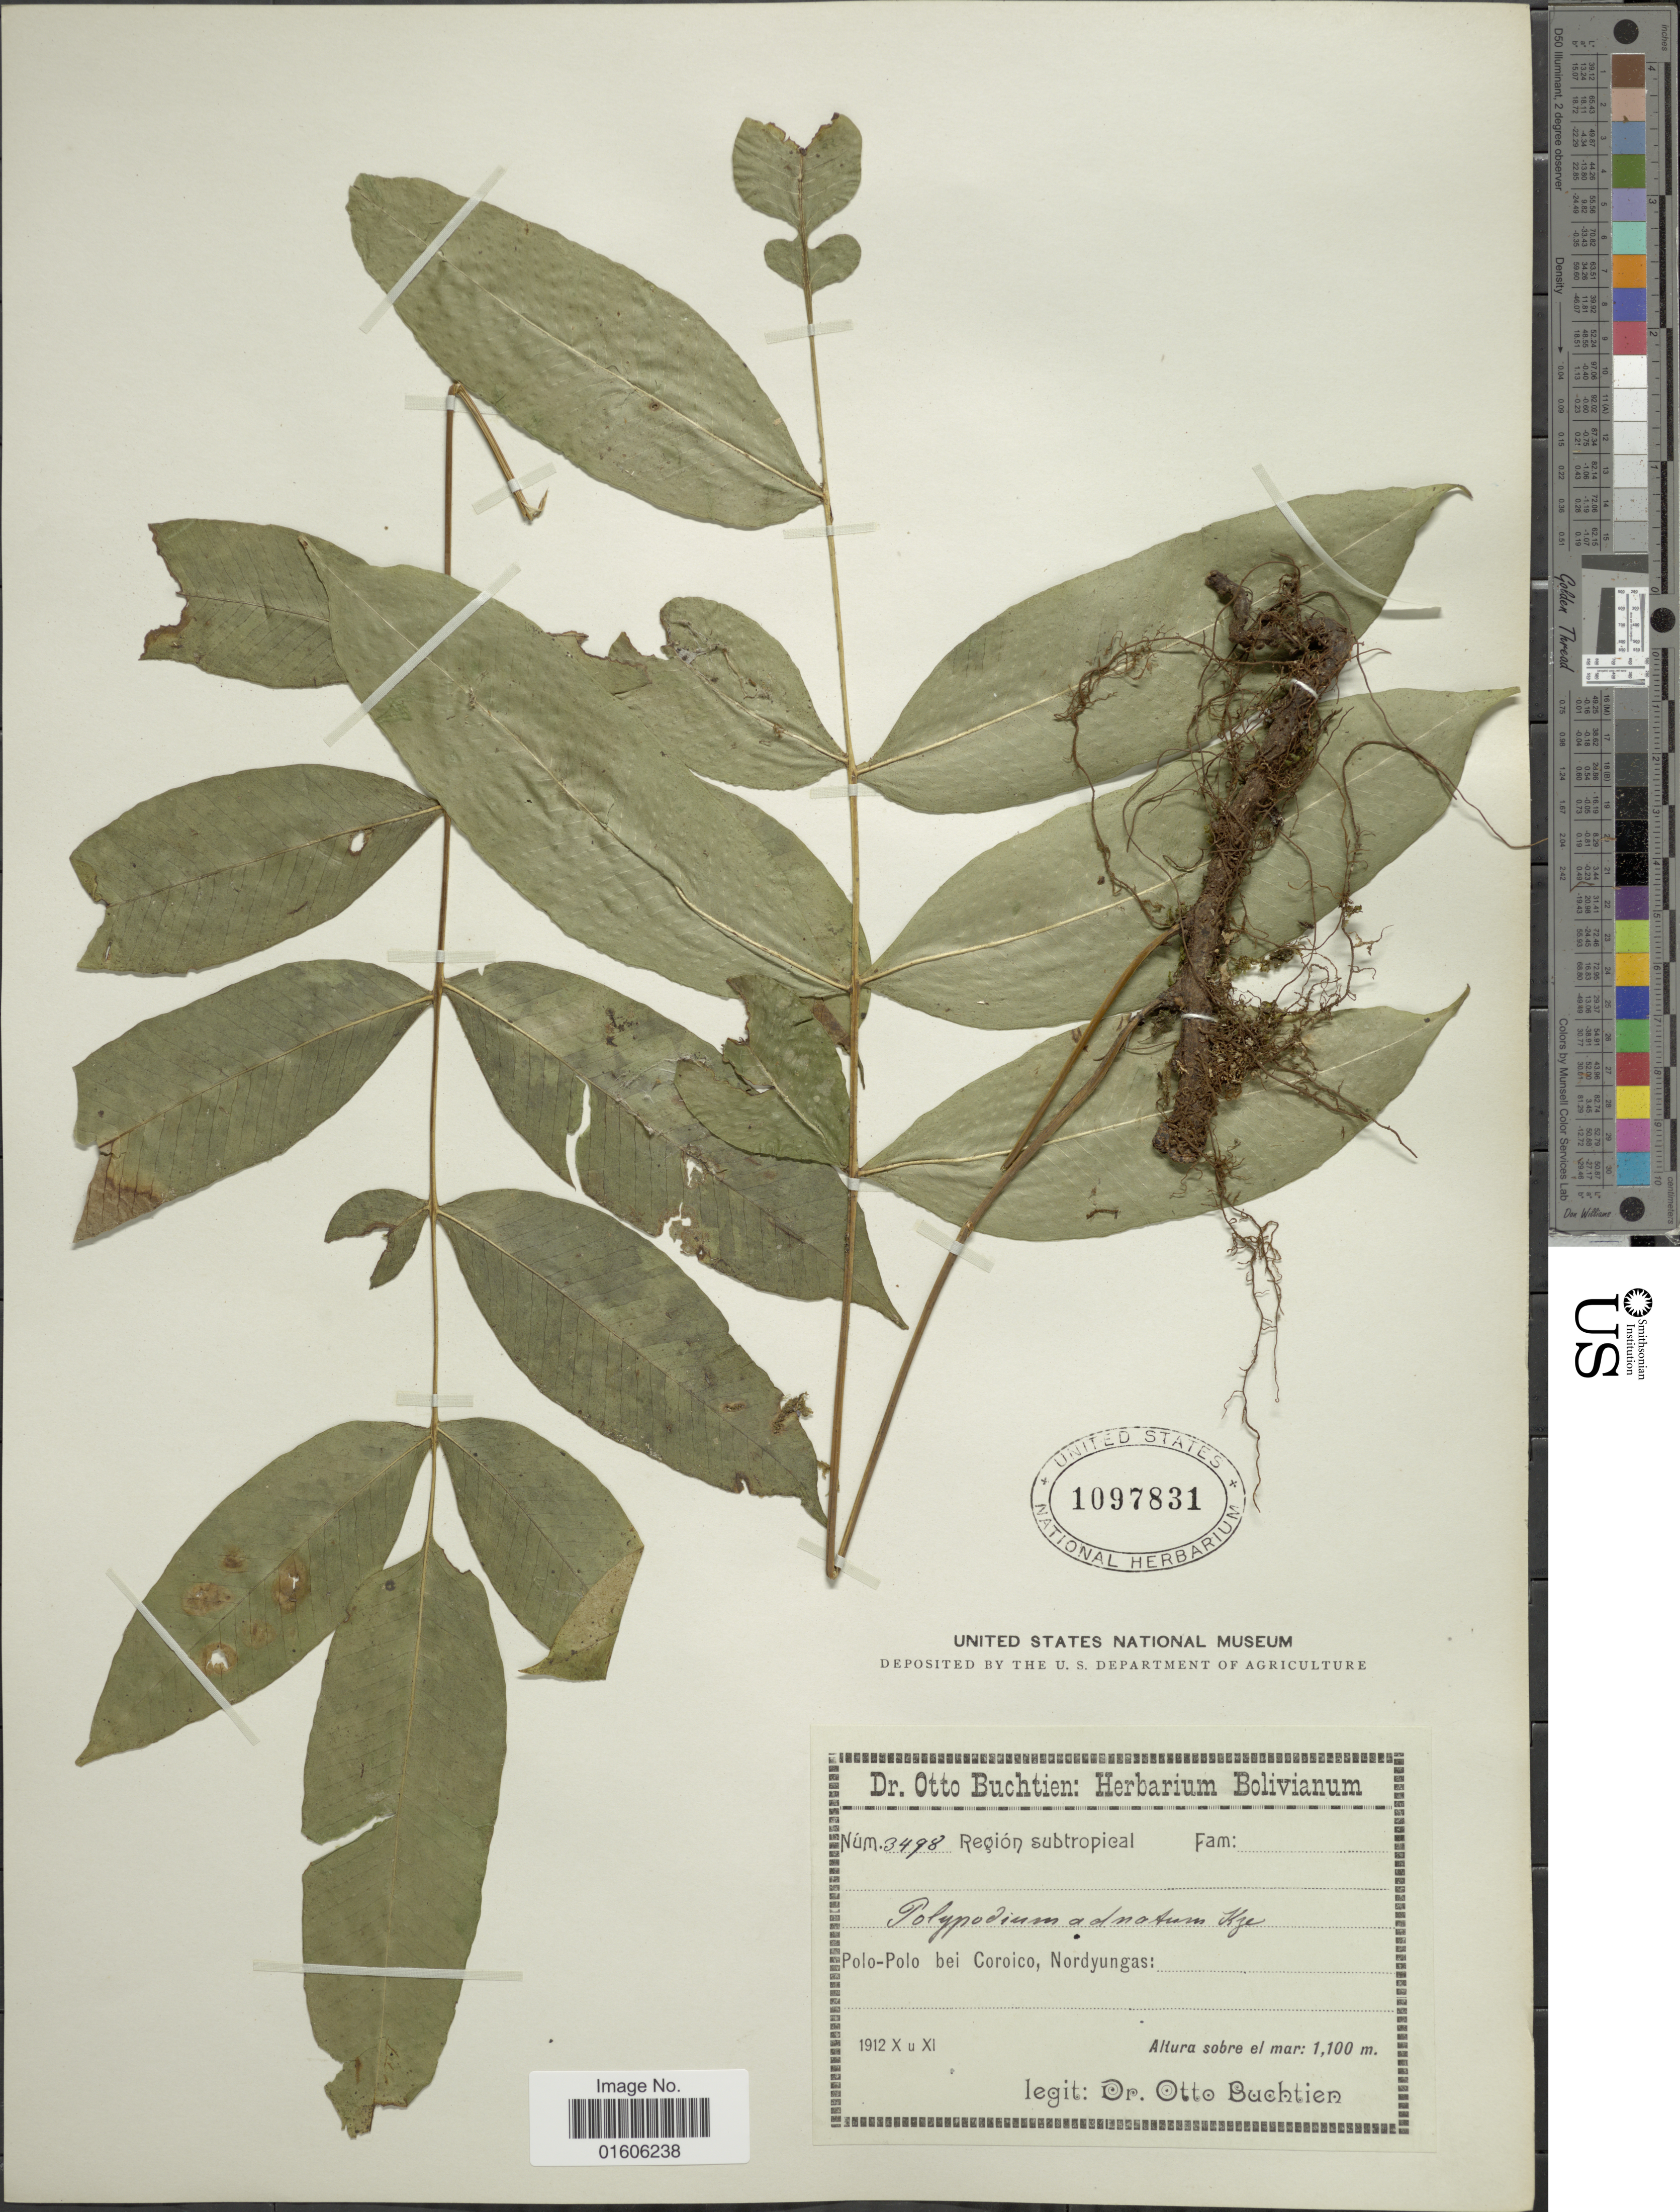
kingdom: Plantae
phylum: Tracheophyta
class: Polypodiopsida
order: Polypodiales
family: Polypodiaceae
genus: Serpocaulon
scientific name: Serpocaulon fraxinifolium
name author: (Jacq.) A.R. Sm.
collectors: O. Buchtien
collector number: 3498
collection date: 1912-10/1912-11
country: Bolivia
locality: Región subtropical. Polo-Polo bei Coroico, Nordyungas.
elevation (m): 1100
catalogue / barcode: US 1097831